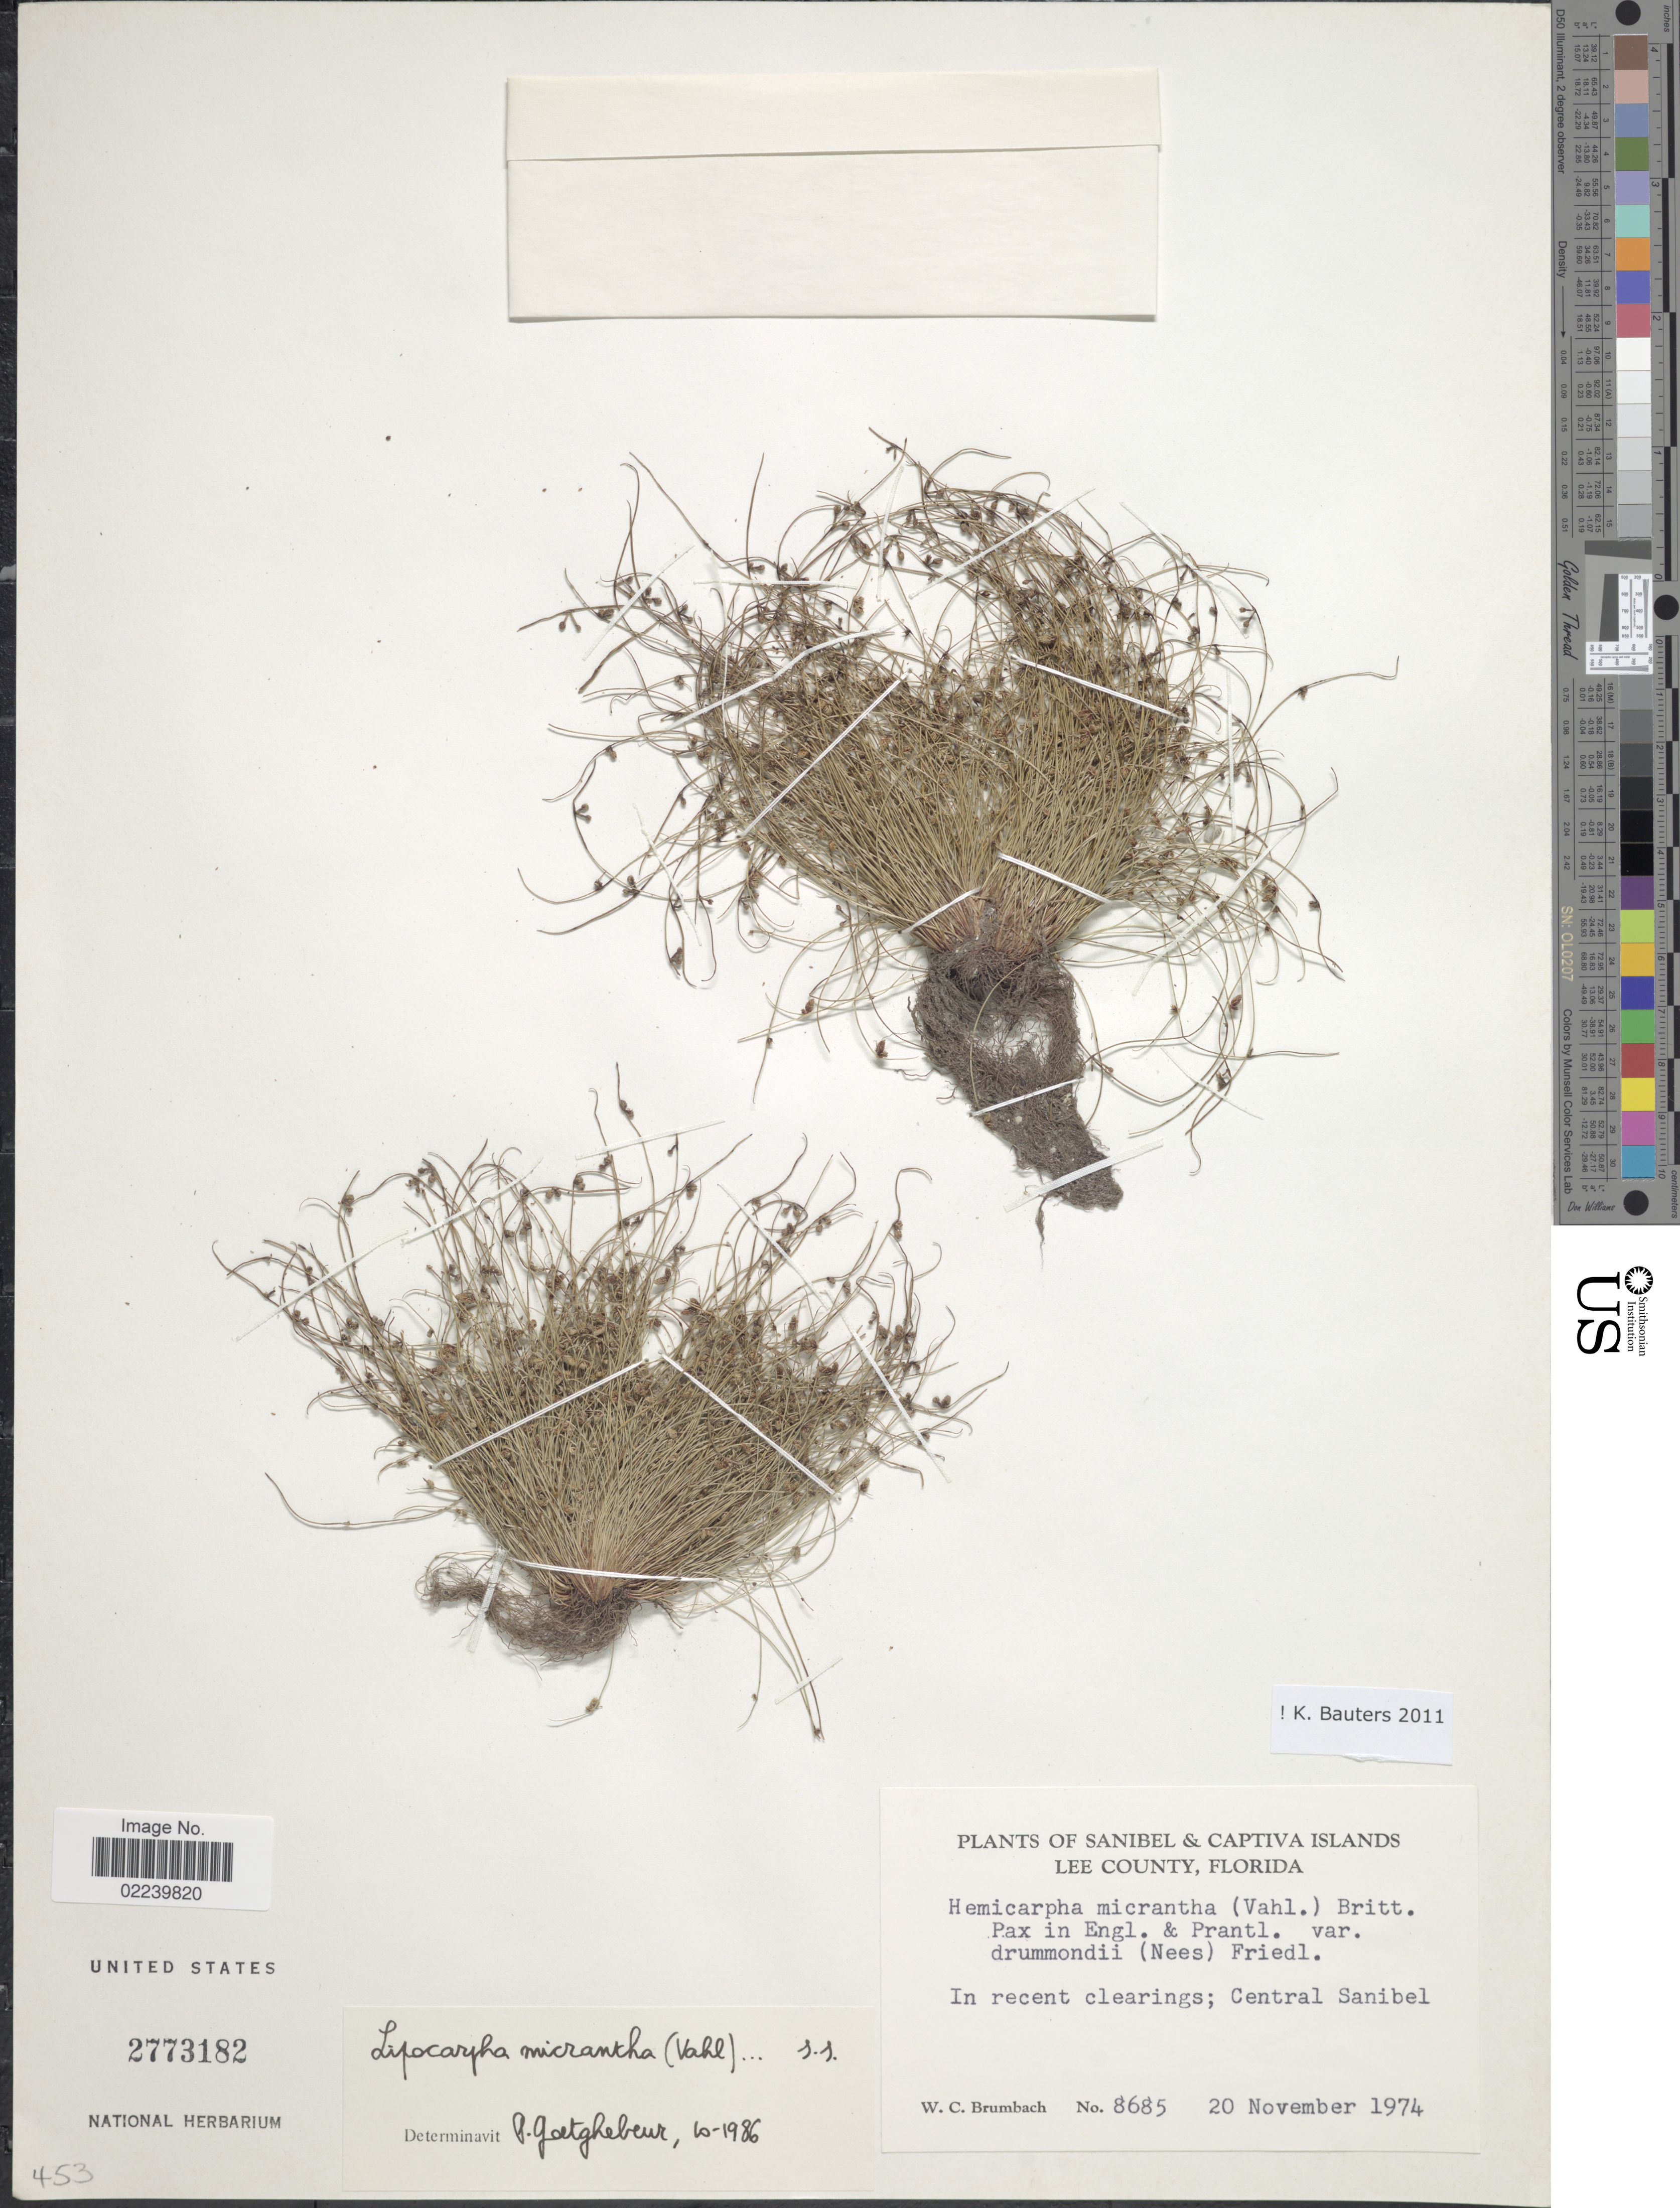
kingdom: Plantae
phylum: Tracheophyta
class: Liliopsida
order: Poales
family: Cyperaceae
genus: Cyperus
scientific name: Cyperus subsquarrosus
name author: (Muhl.) Bauters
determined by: Strong, M. T., (US), Smithsonian Institution - National Museum of Natural History (UNITED STATES)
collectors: W. C. Brumbach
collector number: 8685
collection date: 1974-11-20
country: United States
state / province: Florida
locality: Sanibel of Captiva Islands, Lee County, Florida, Central Sanibel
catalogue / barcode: US 2773182